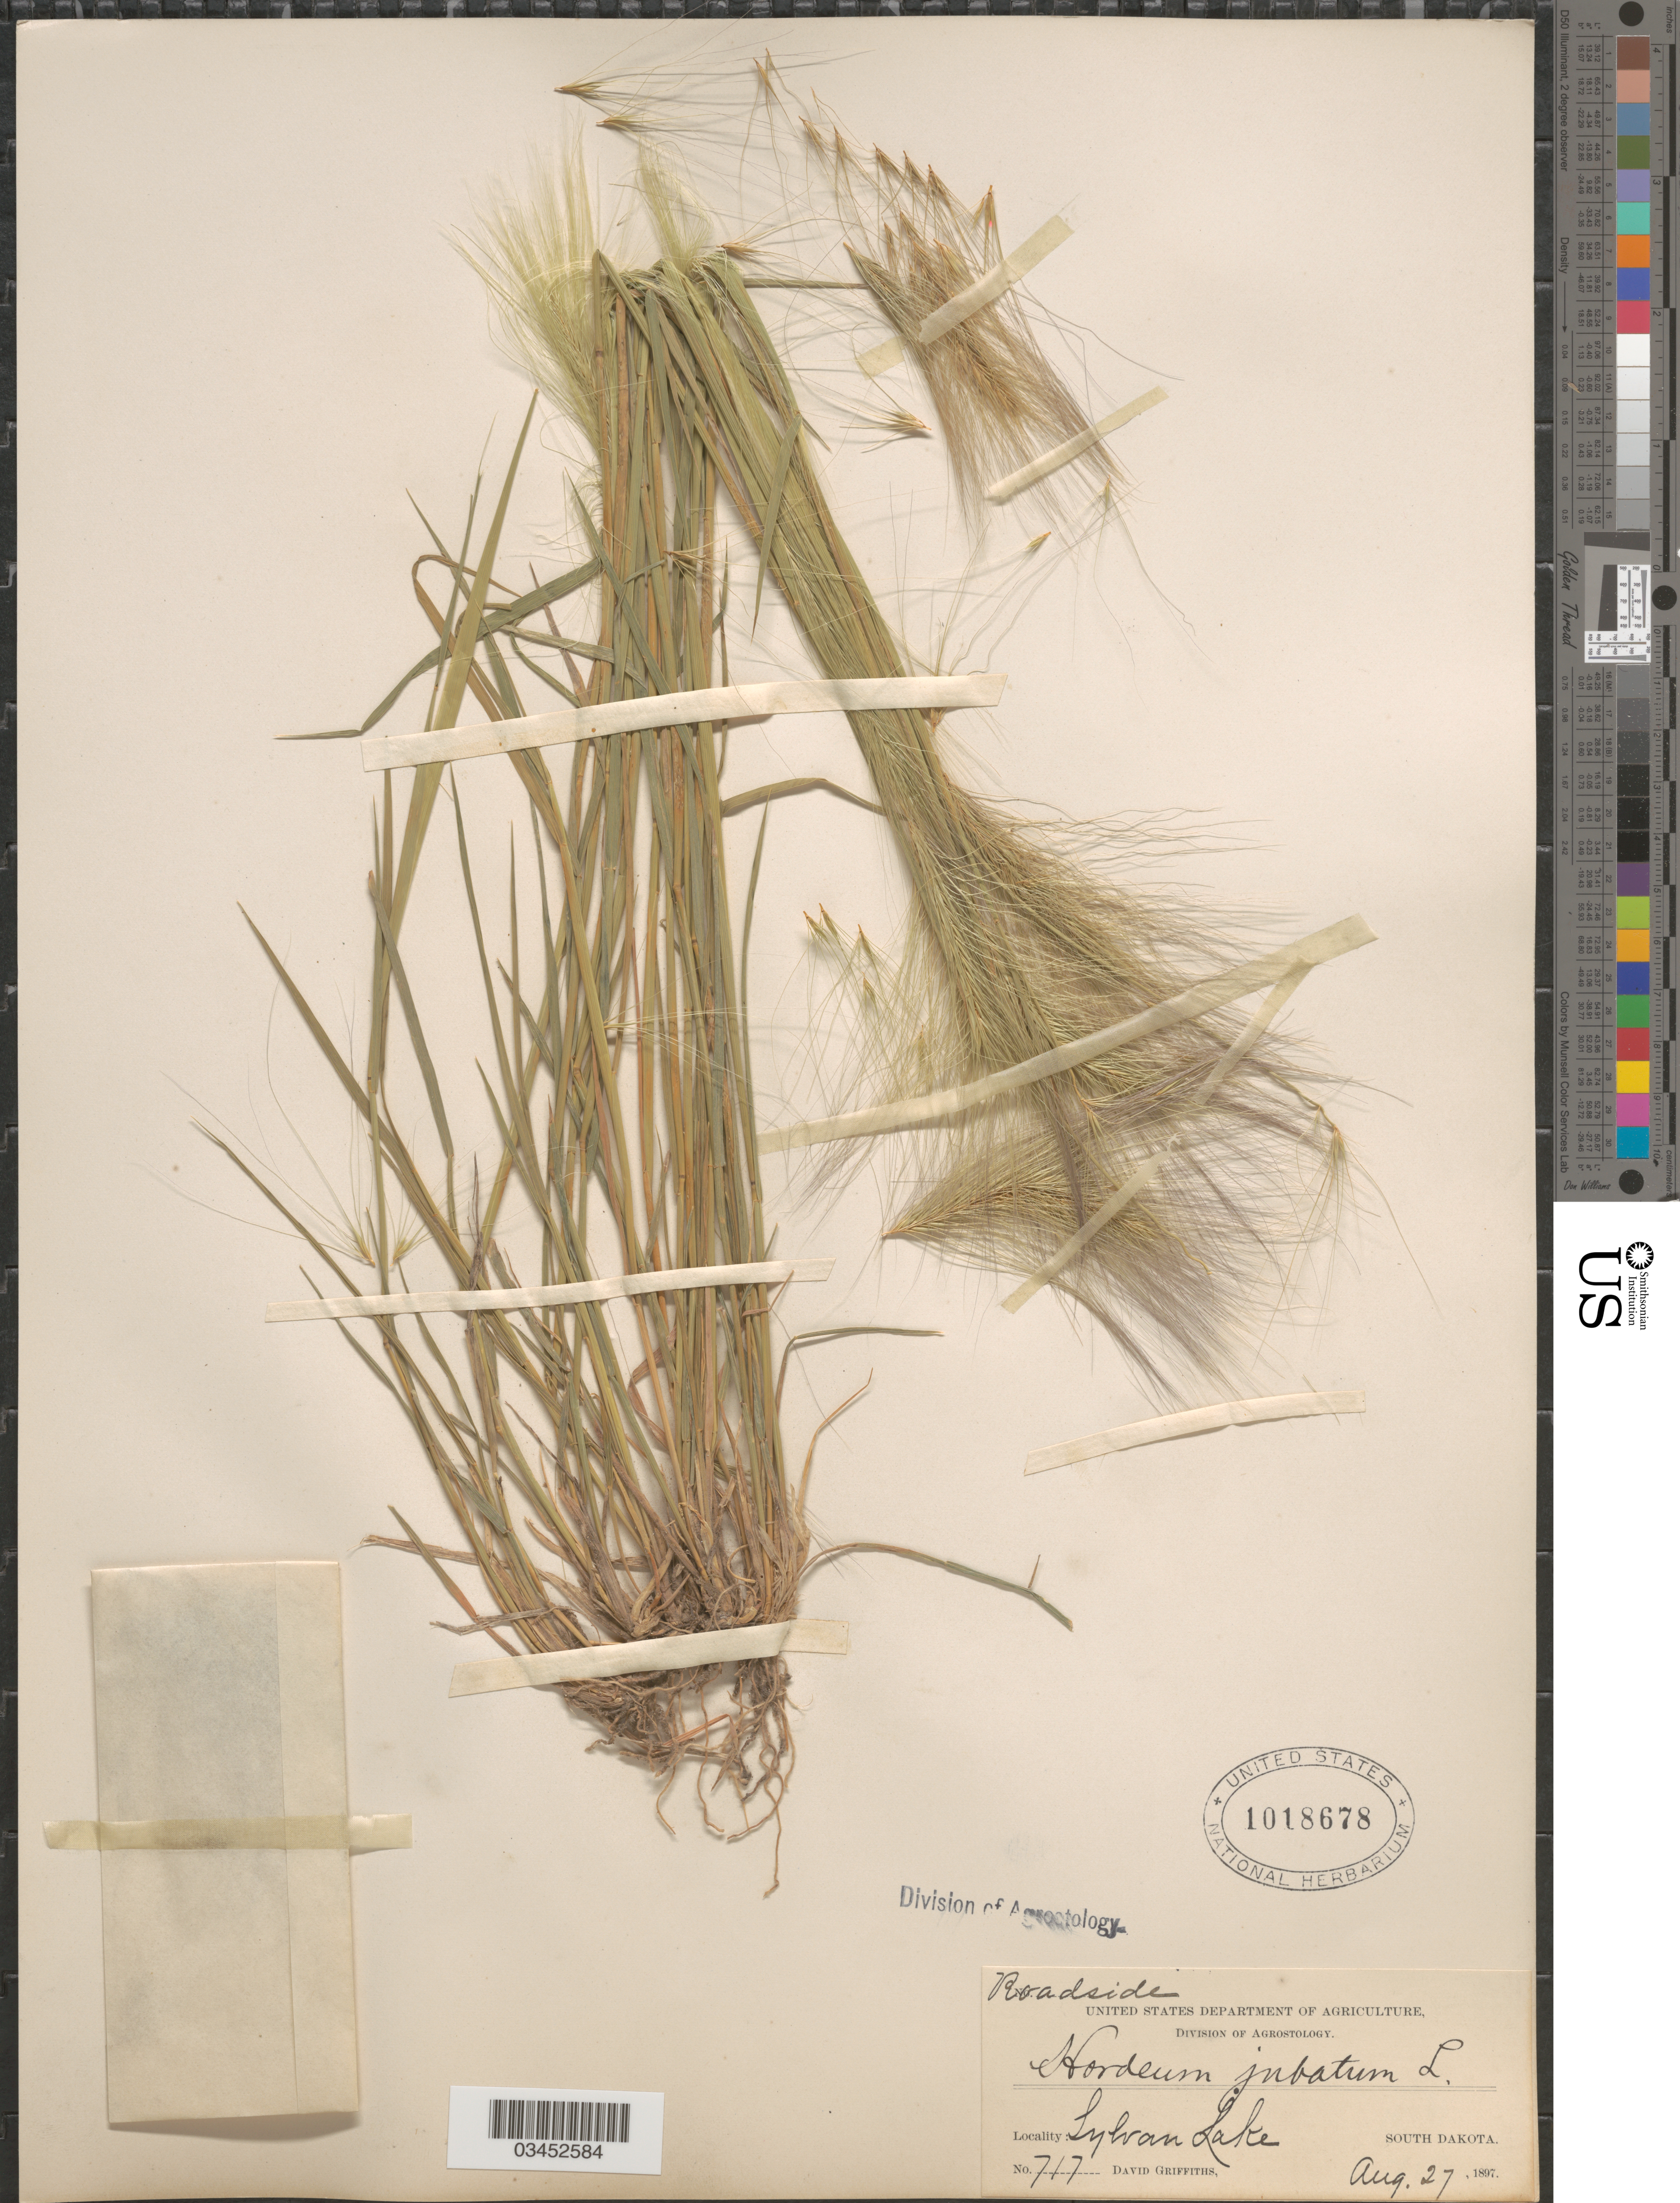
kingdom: Plantae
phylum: Tracheophyta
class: Liliopsida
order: Poales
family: Poaceae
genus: Hordeum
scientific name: Hordeum jubatum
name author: L.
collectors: D. Griffiths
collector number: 717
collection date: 1897-08-27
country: United States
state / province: South Dakota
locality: Roadside. Sylvan Lake.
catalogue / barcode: US 1018678